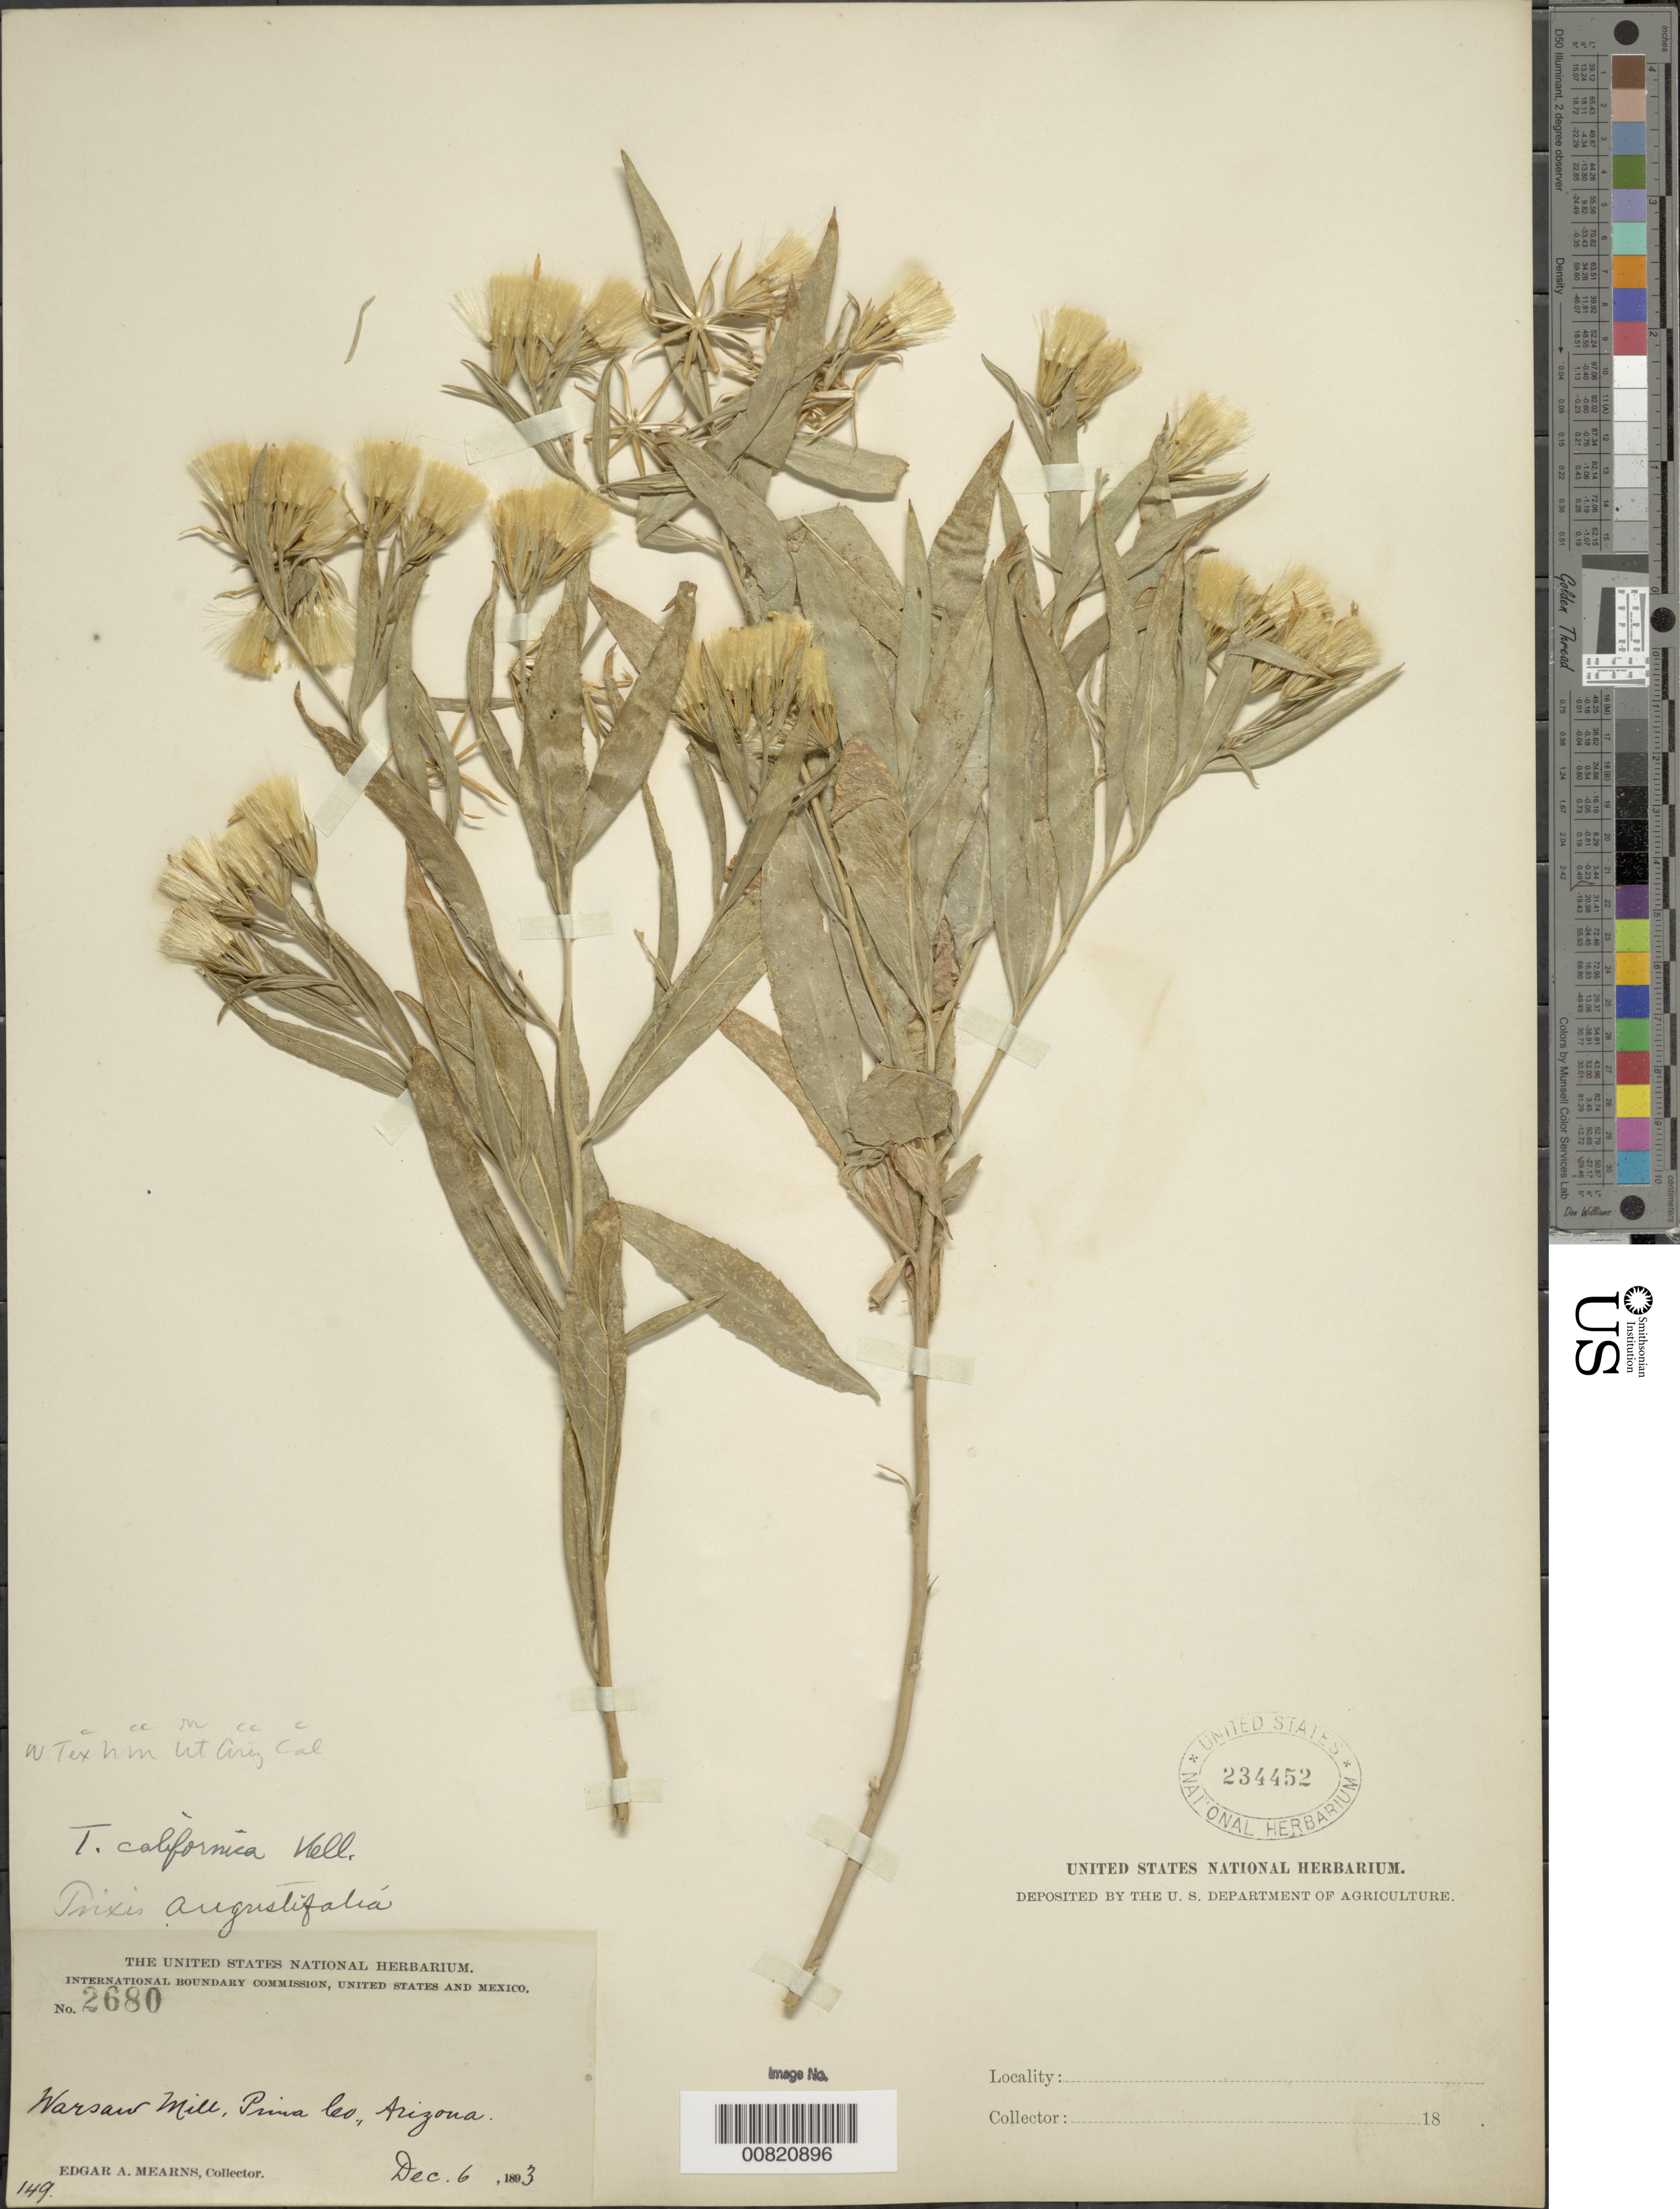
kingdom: Plantae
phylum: Tracheophyta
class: Magnoliopsida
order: Asterales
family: Asteraceae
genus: Trixis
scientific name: Trixis californica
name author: Kellogg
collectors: E. A. Mearns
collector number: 149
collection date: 1893-12-06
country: United States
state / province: Arizona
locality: Warsaw Mill, Pima Co.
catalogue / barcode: US 234452